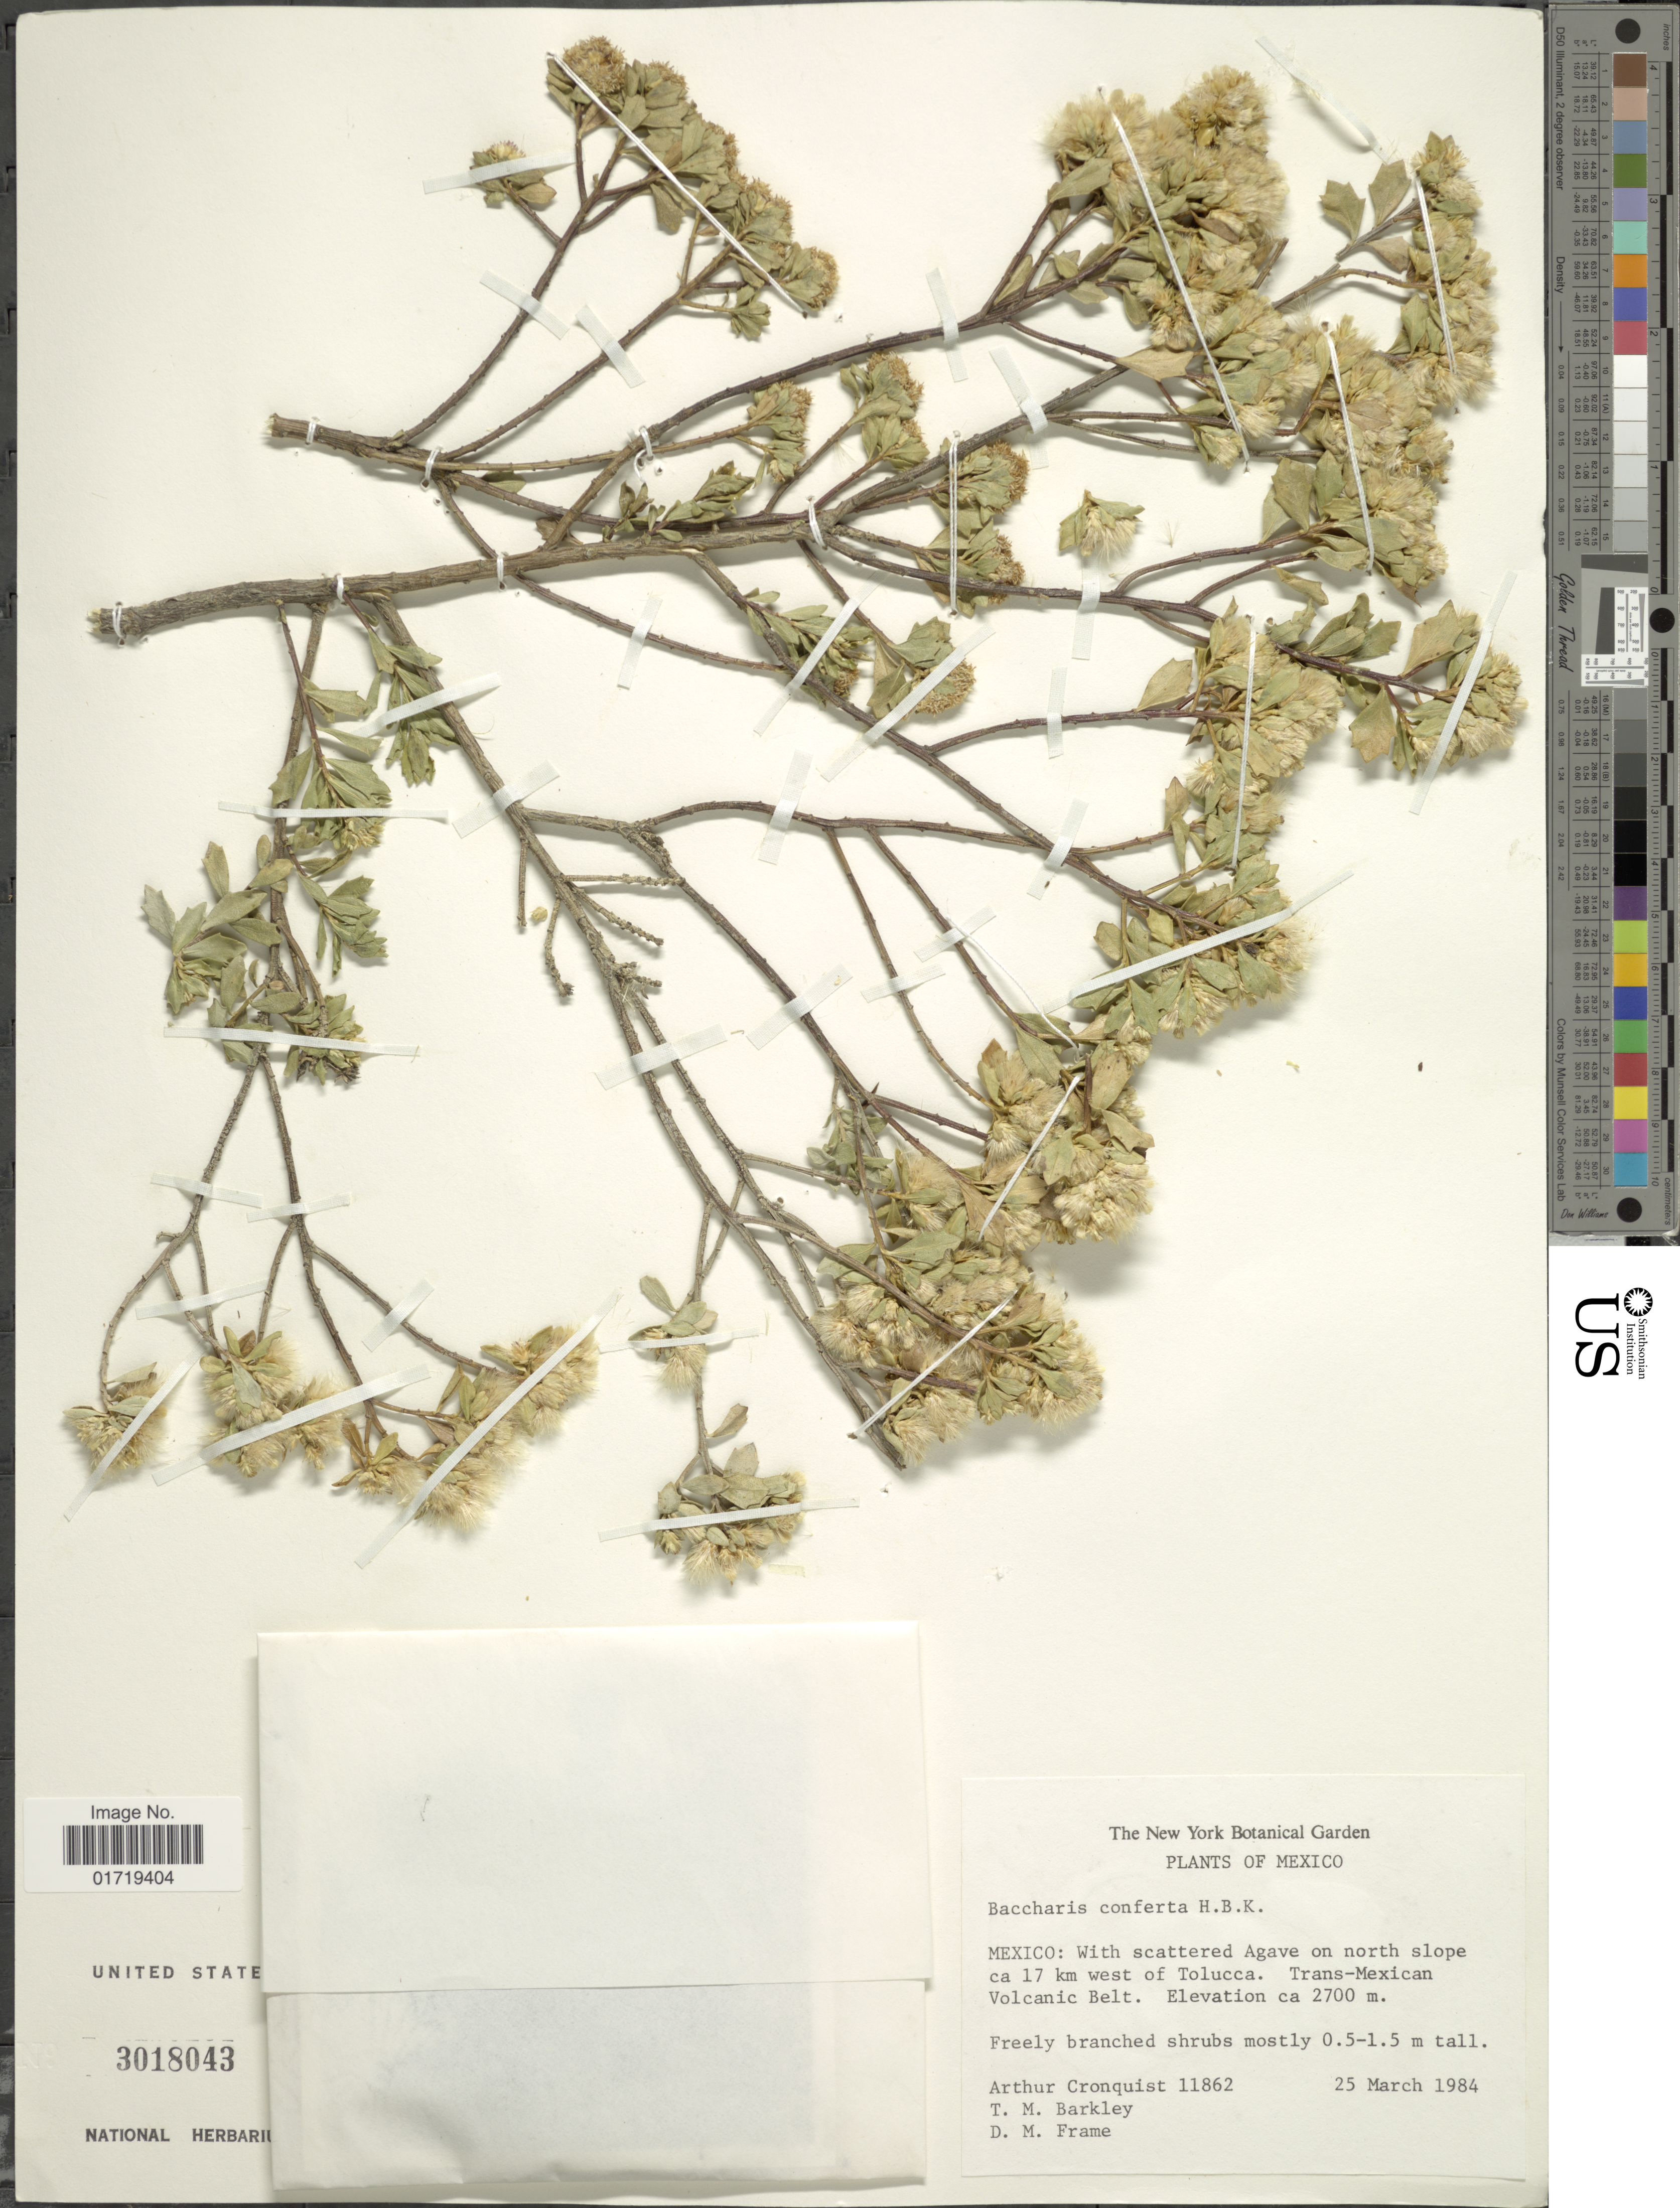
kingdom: Plantae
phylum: Tracheophyta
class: Magnoliopsida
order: Asterales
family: Asteraceae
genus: Baccharis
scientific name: Baccharis conferta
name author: Kunth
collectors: A. J. Cronquist, T. M. Barkley & D. M. Frame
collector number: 11862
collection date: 1984-03-25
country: Mexico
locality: Mexico: With scattered Agave on north slope 17 km west of Tolucca, Trans-Mexican Volcanic Belt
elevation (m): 2700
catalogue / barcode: US 3018043